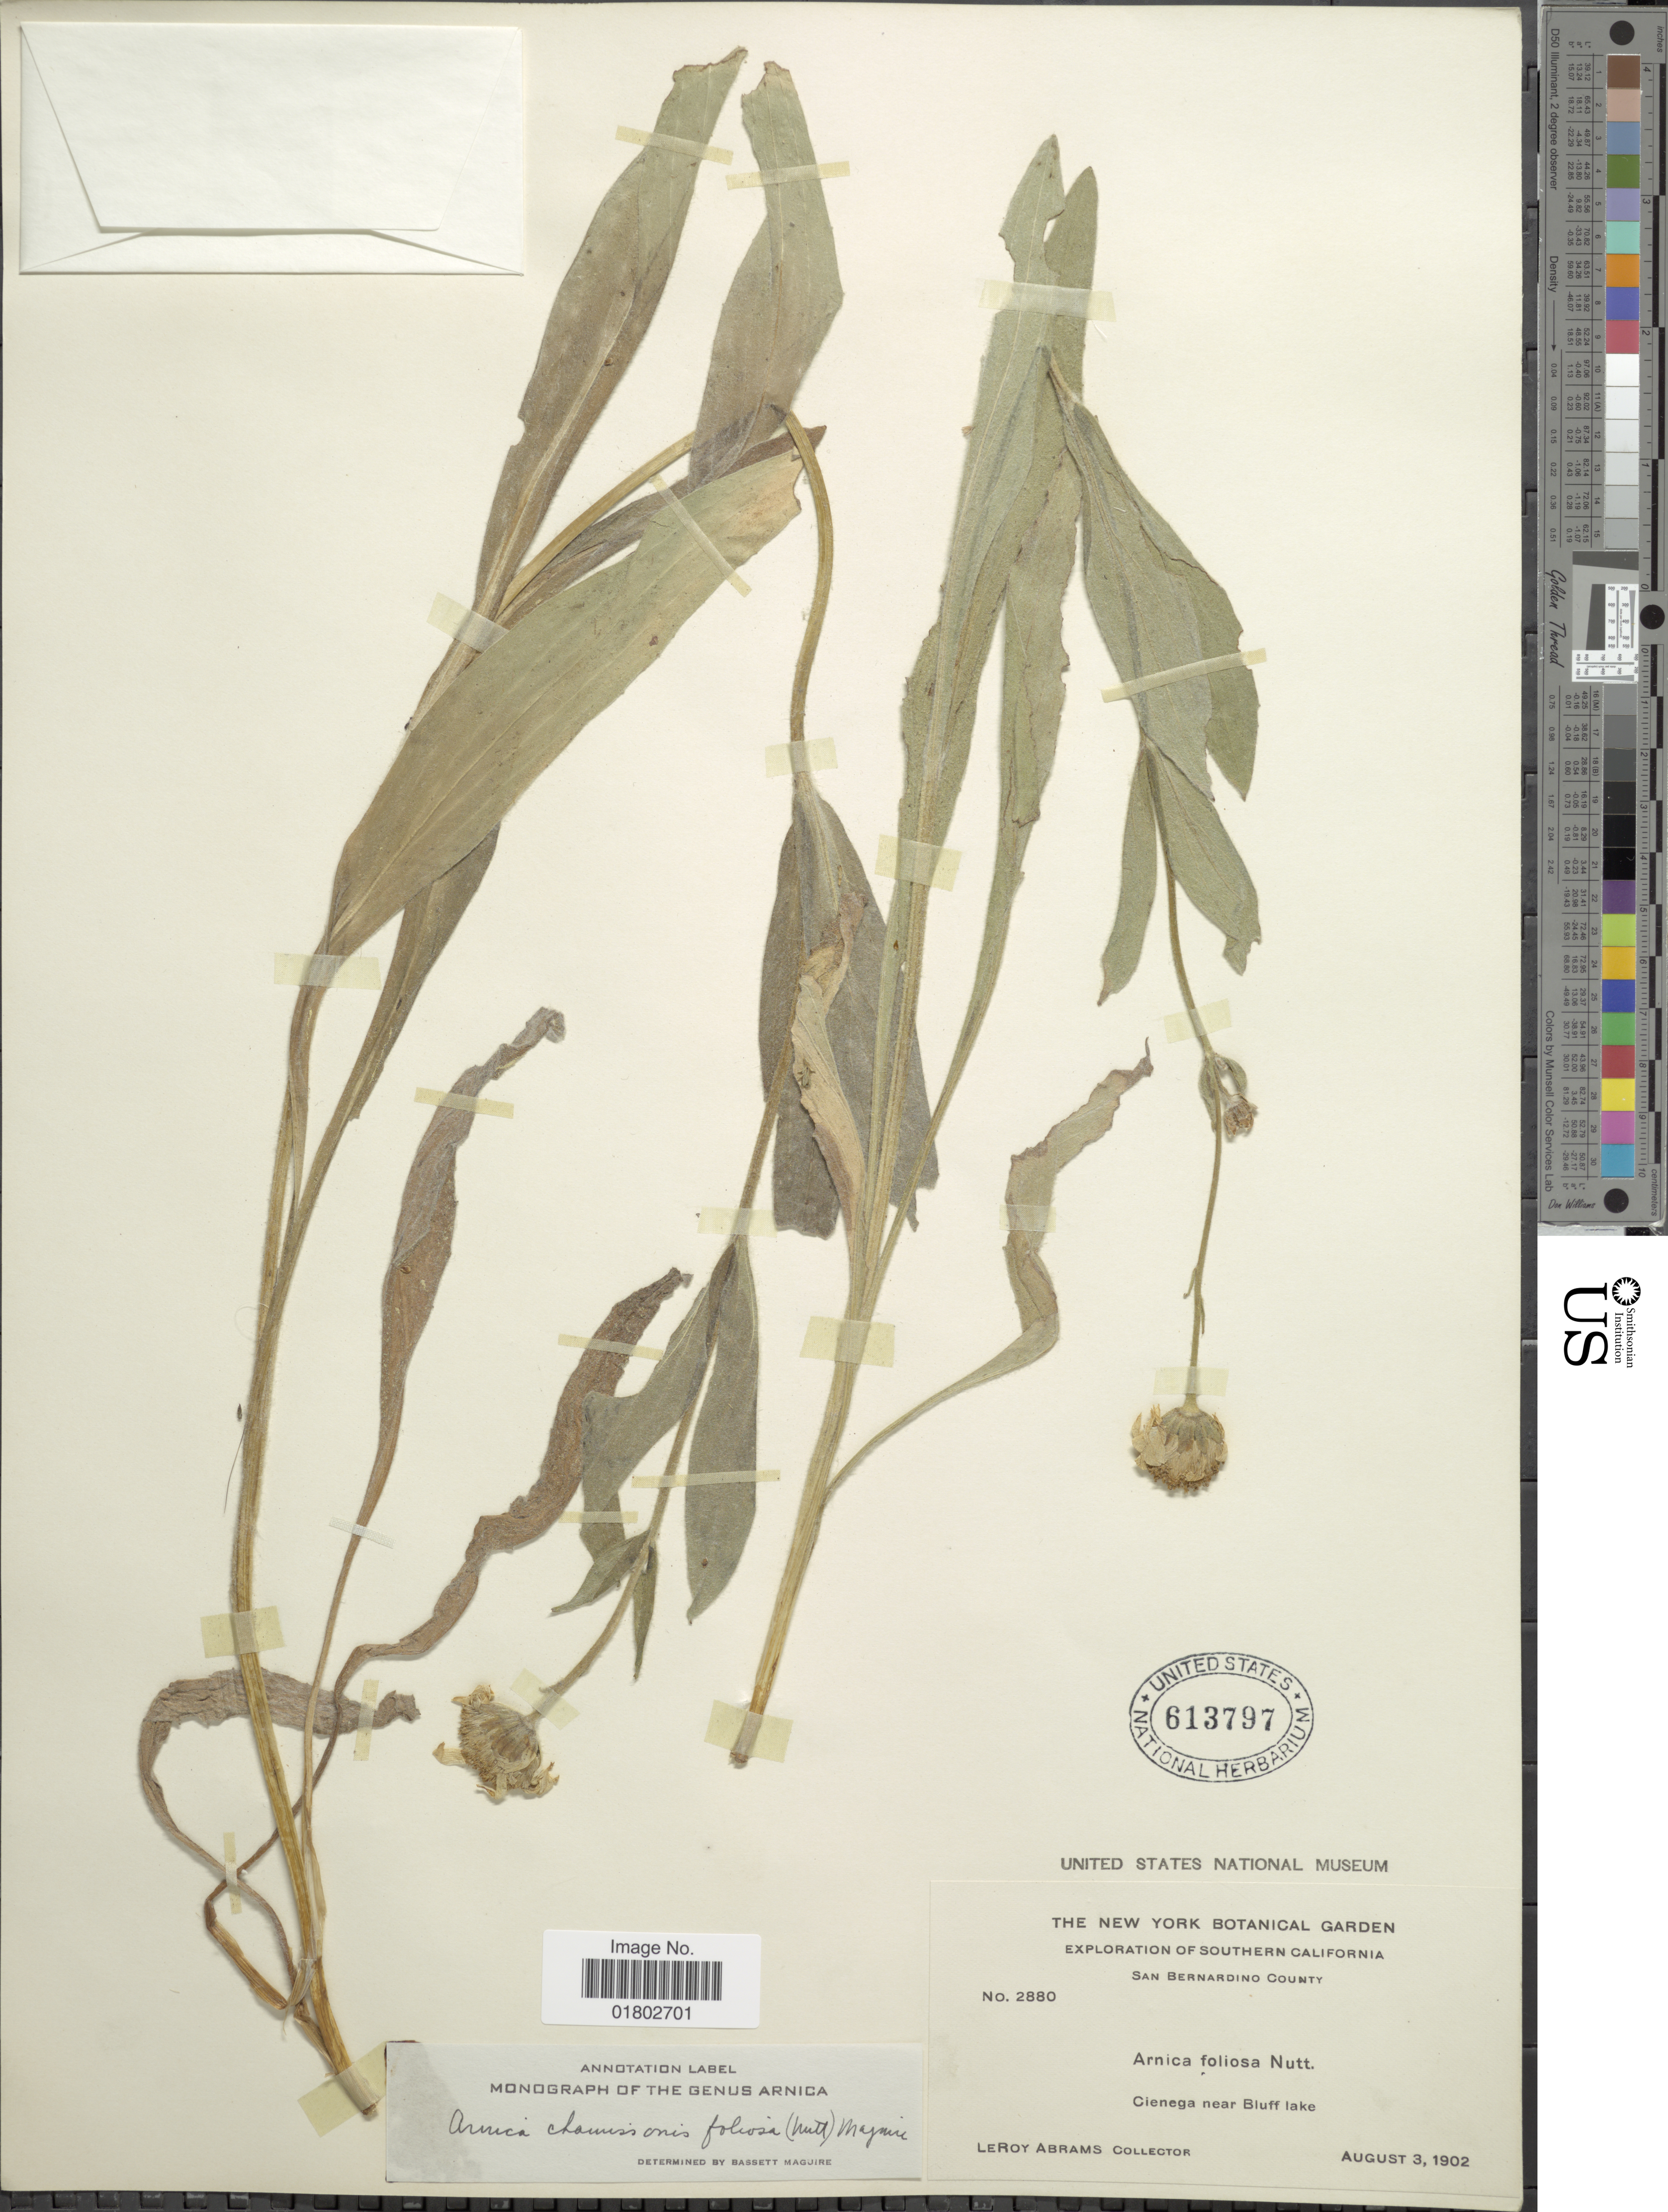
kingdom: Plantae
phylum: Tracheophyta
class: Magnoliopsida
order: Asterales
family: Asteraceae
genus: Arnica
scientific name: Arnica chamissonis subsp. foliosa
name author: (Nutt.) Maguire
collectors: L. Abrams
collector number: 2880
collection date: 1902-08-03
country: United States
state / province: California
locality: Southern California, Clenega near Bluff lake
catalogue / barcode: US 613797